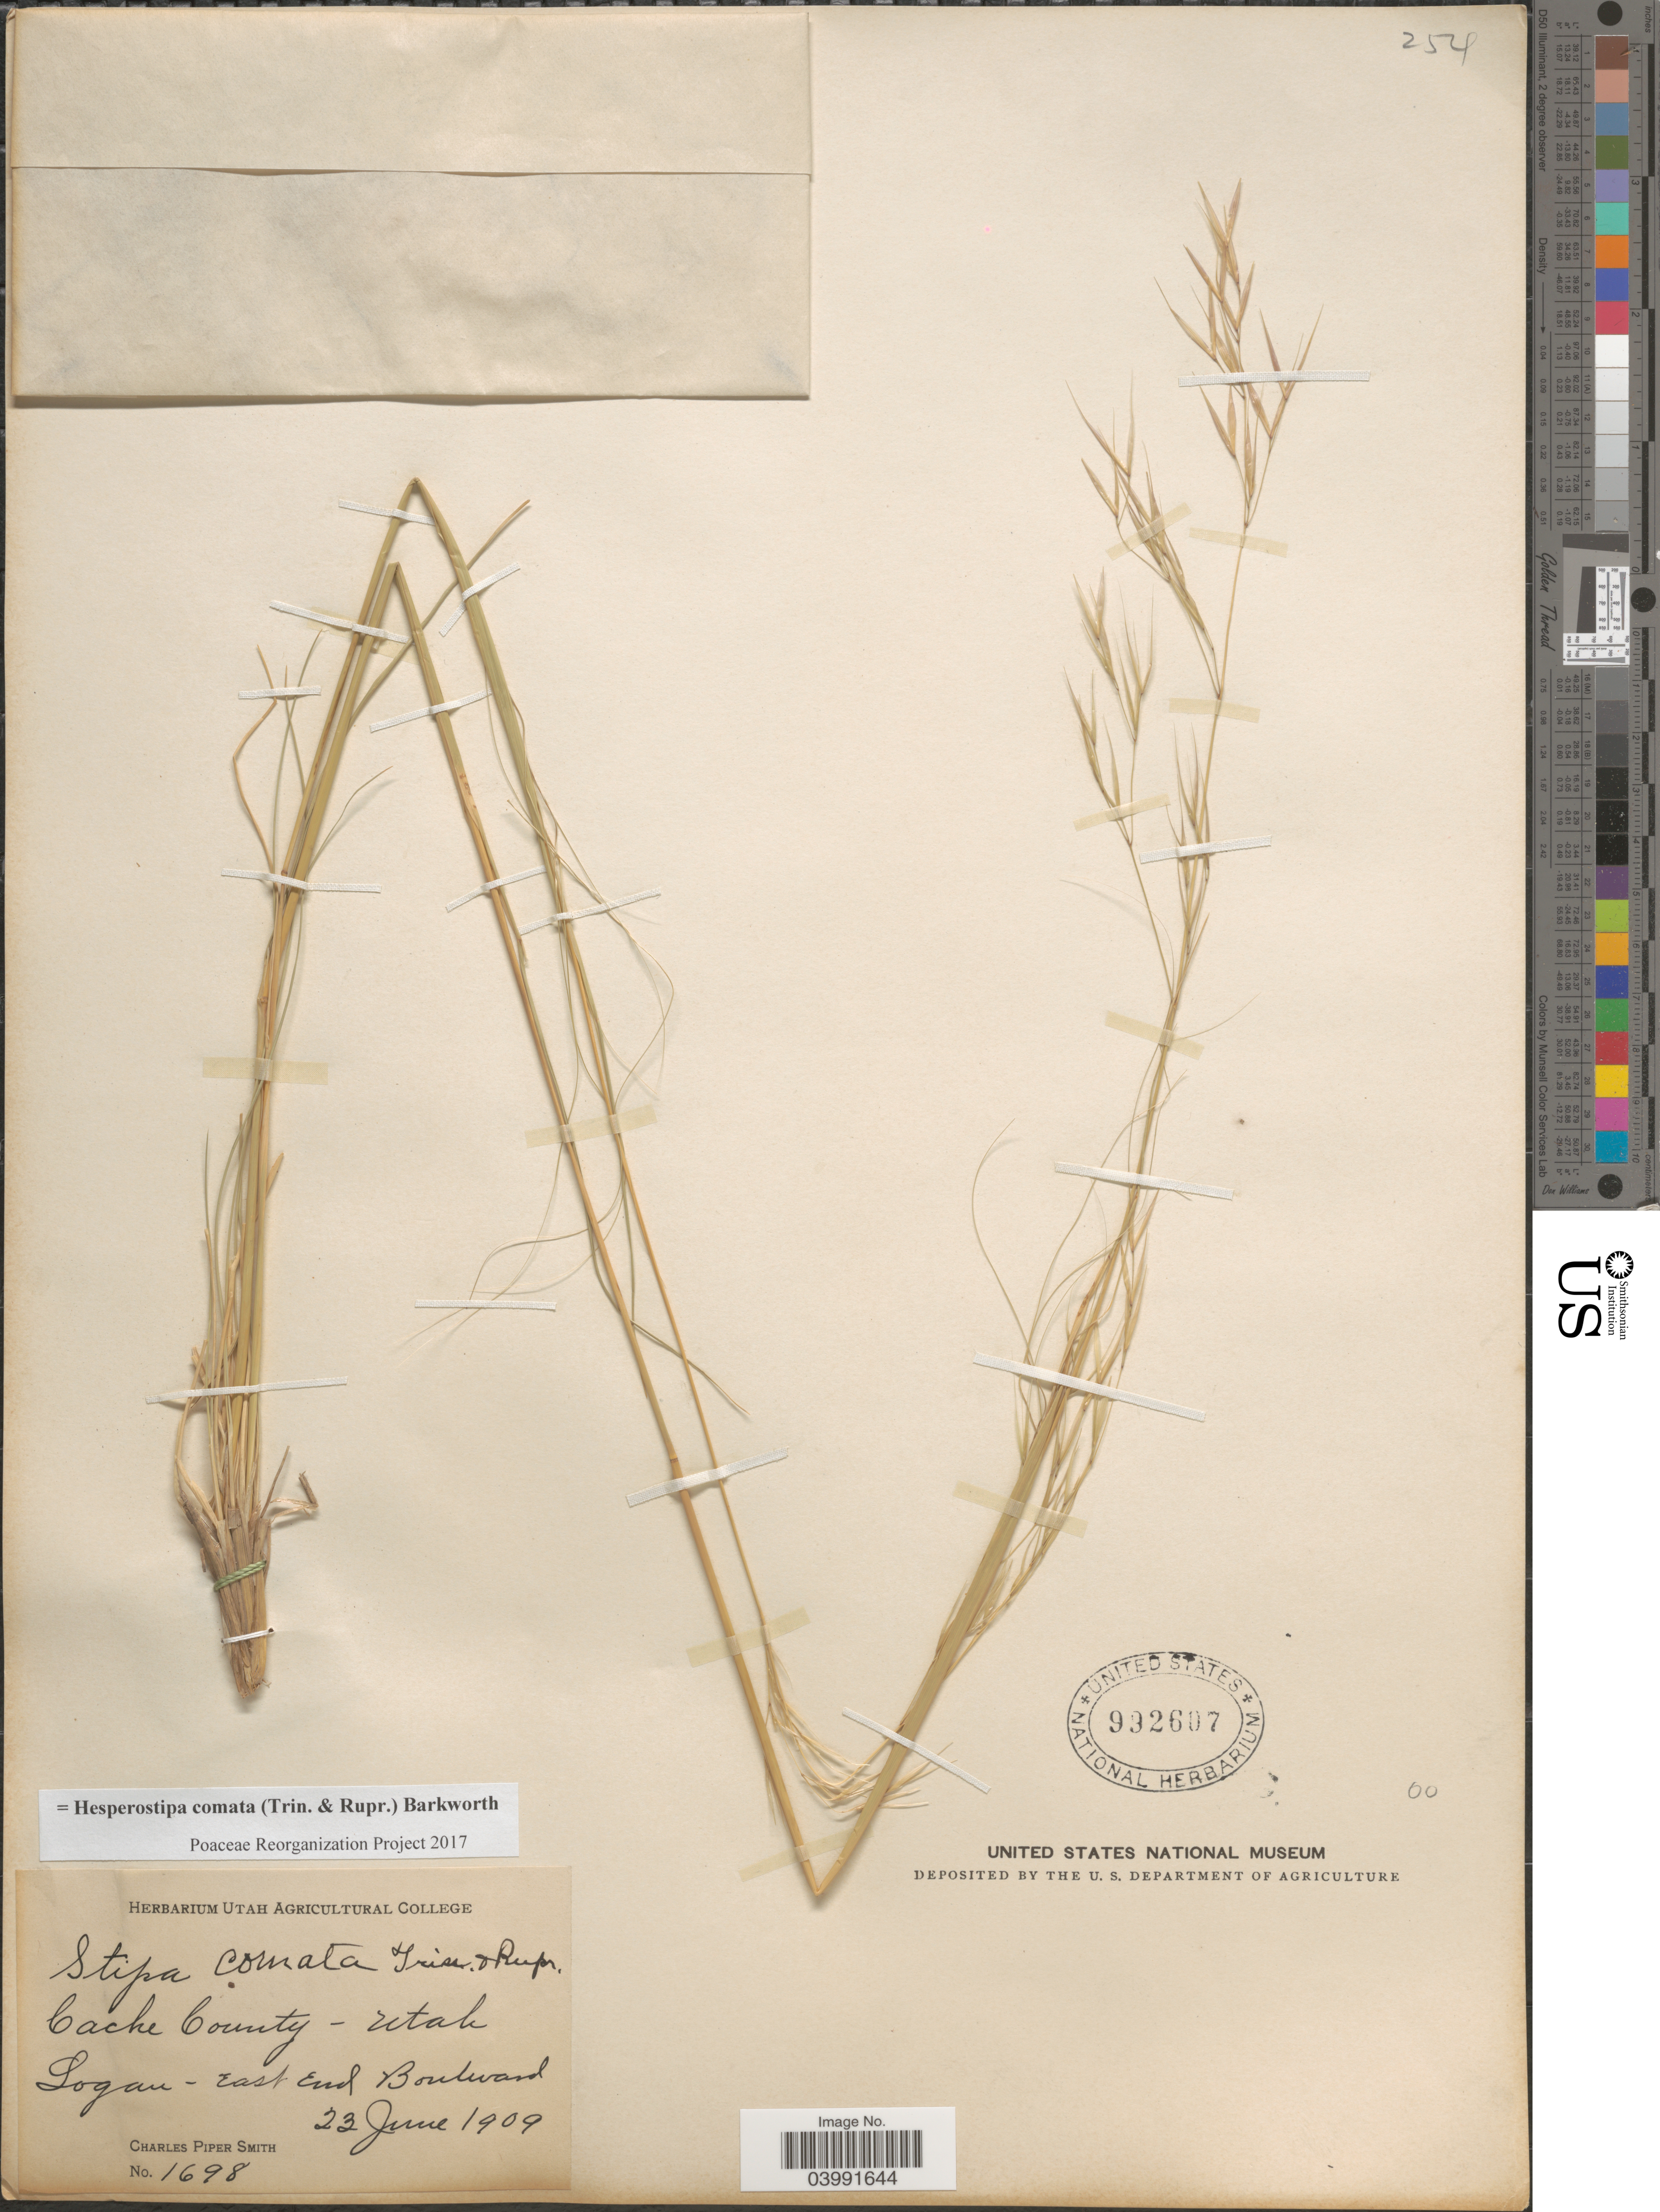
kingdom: Plantae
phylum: Tracheophyta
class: Liliopsida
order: Poales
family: Poaceae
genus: Hesperostipa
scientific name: Hesperostipa comata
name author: (Trin. & Rupr.) Barkworth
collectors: C. P. Smith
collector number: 1698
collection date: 1909-06-23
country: United States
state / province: Utah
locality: Cache County. Logan - East End Boulevard.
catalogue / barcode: US 992607